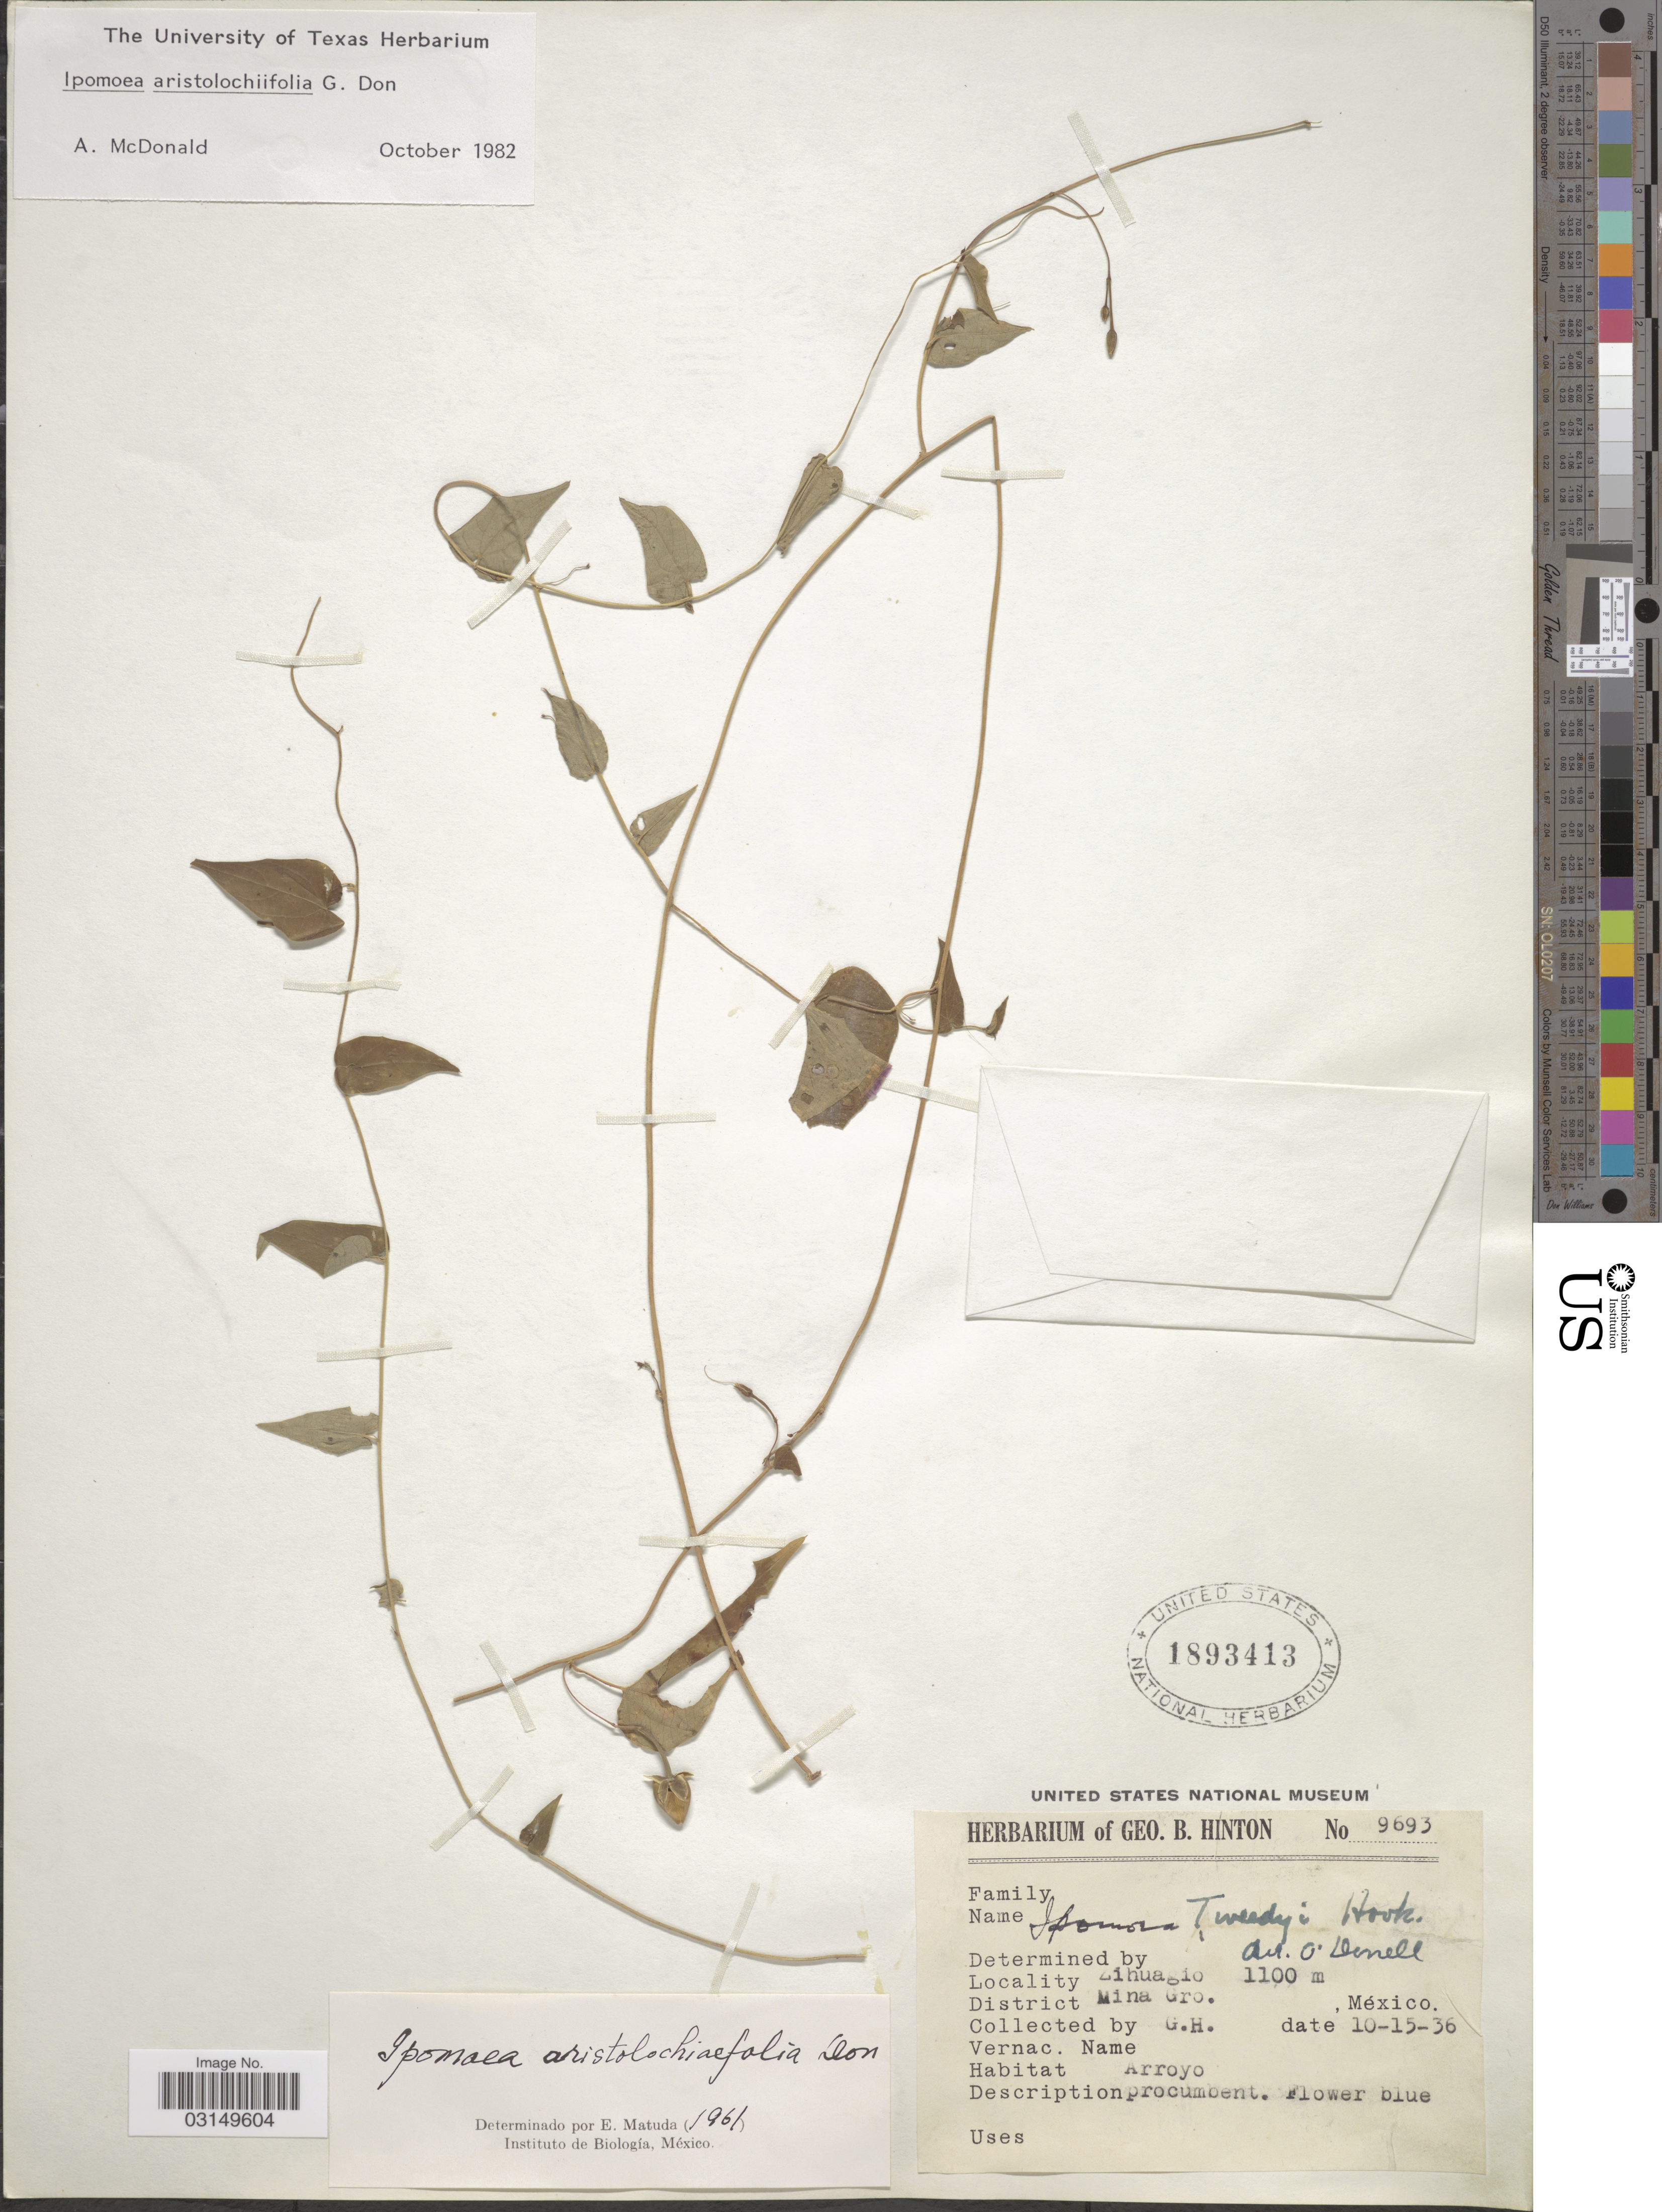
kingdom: Plantae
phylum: Tracheophyta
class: Magnoliopsida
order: Solanales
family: Convolvulaceae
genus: Ipomoea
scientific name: Ipomoea aristolochiifolia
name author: G. Don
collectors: G. B. Hinton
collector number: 9693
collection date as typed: Transcribed d/m/y: 15/10/36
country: Mexico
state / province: Guerrero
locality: Zihuagio, District Mina.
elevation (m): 1100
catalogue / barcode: US 1893413